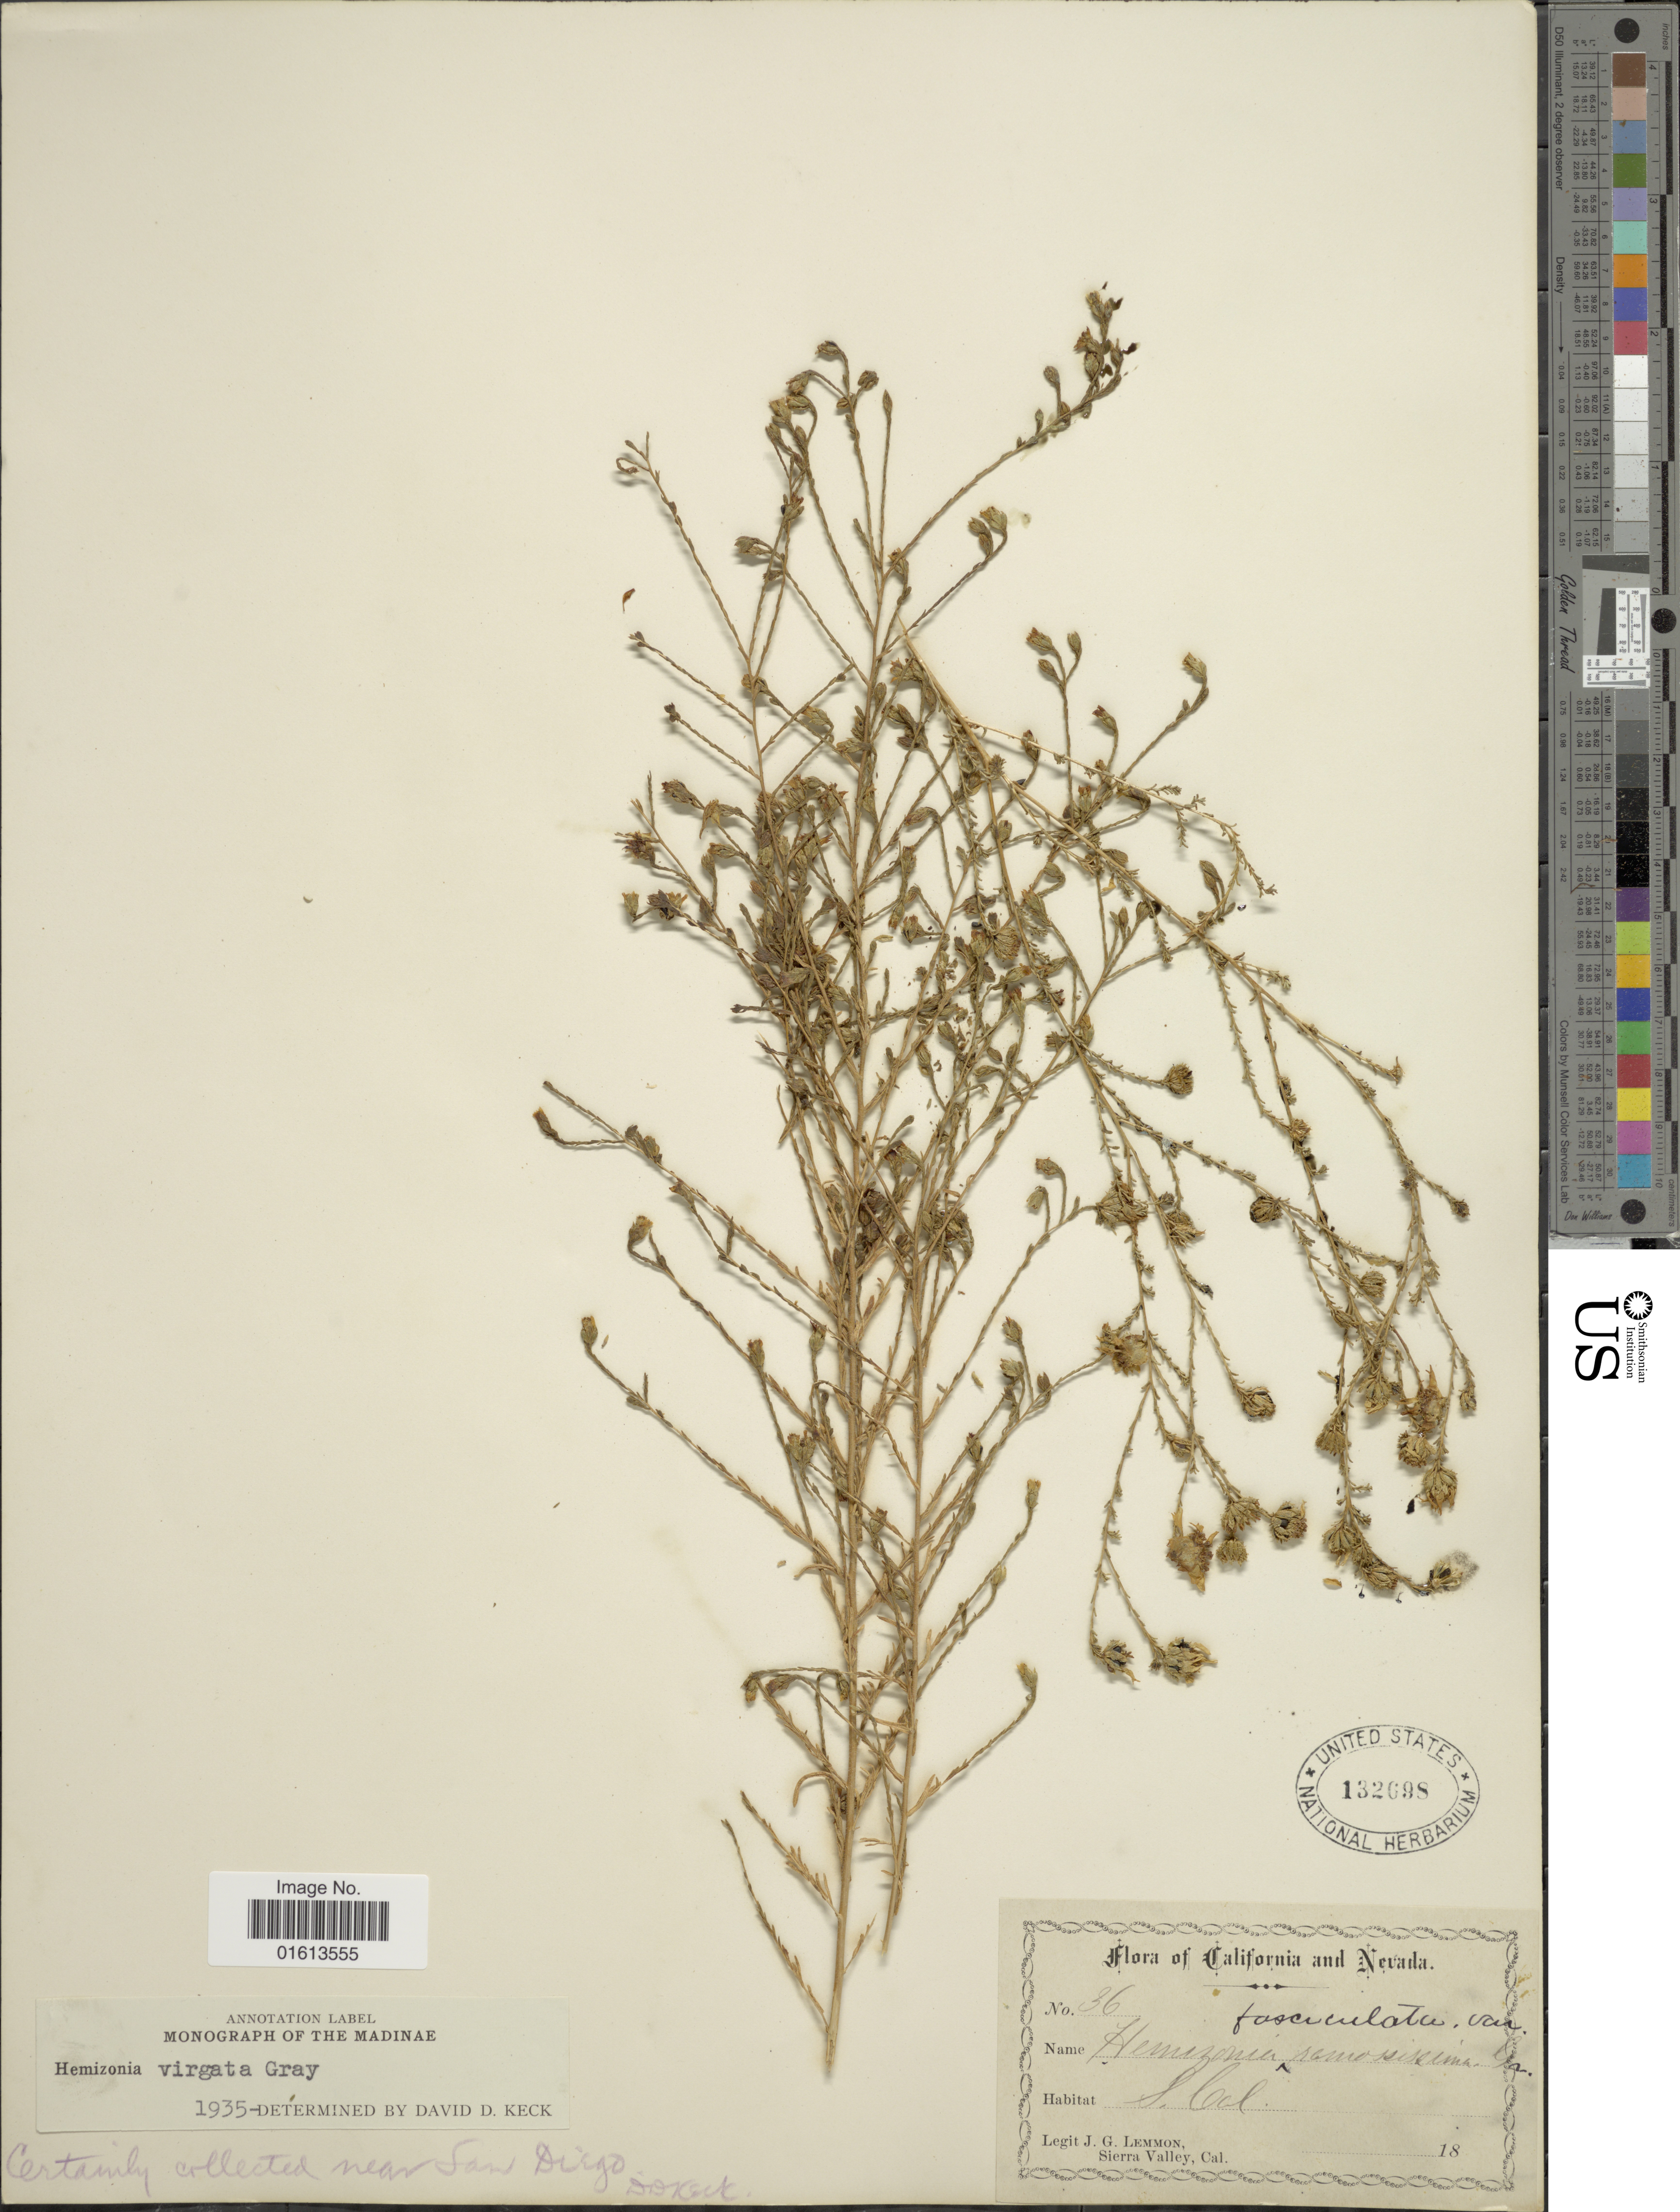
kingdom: Plantae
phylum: Tracheophyta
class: Magnoliopsida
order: Asterales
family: Asteraceae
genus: Holocarpha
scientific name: Holocarpha virgata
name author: (A. Gray) D.D. Keck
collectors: J. Lemmon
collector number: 36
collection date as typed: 18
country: United States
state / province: California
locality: Sierra Valley, Cal.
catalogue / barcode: US 132698